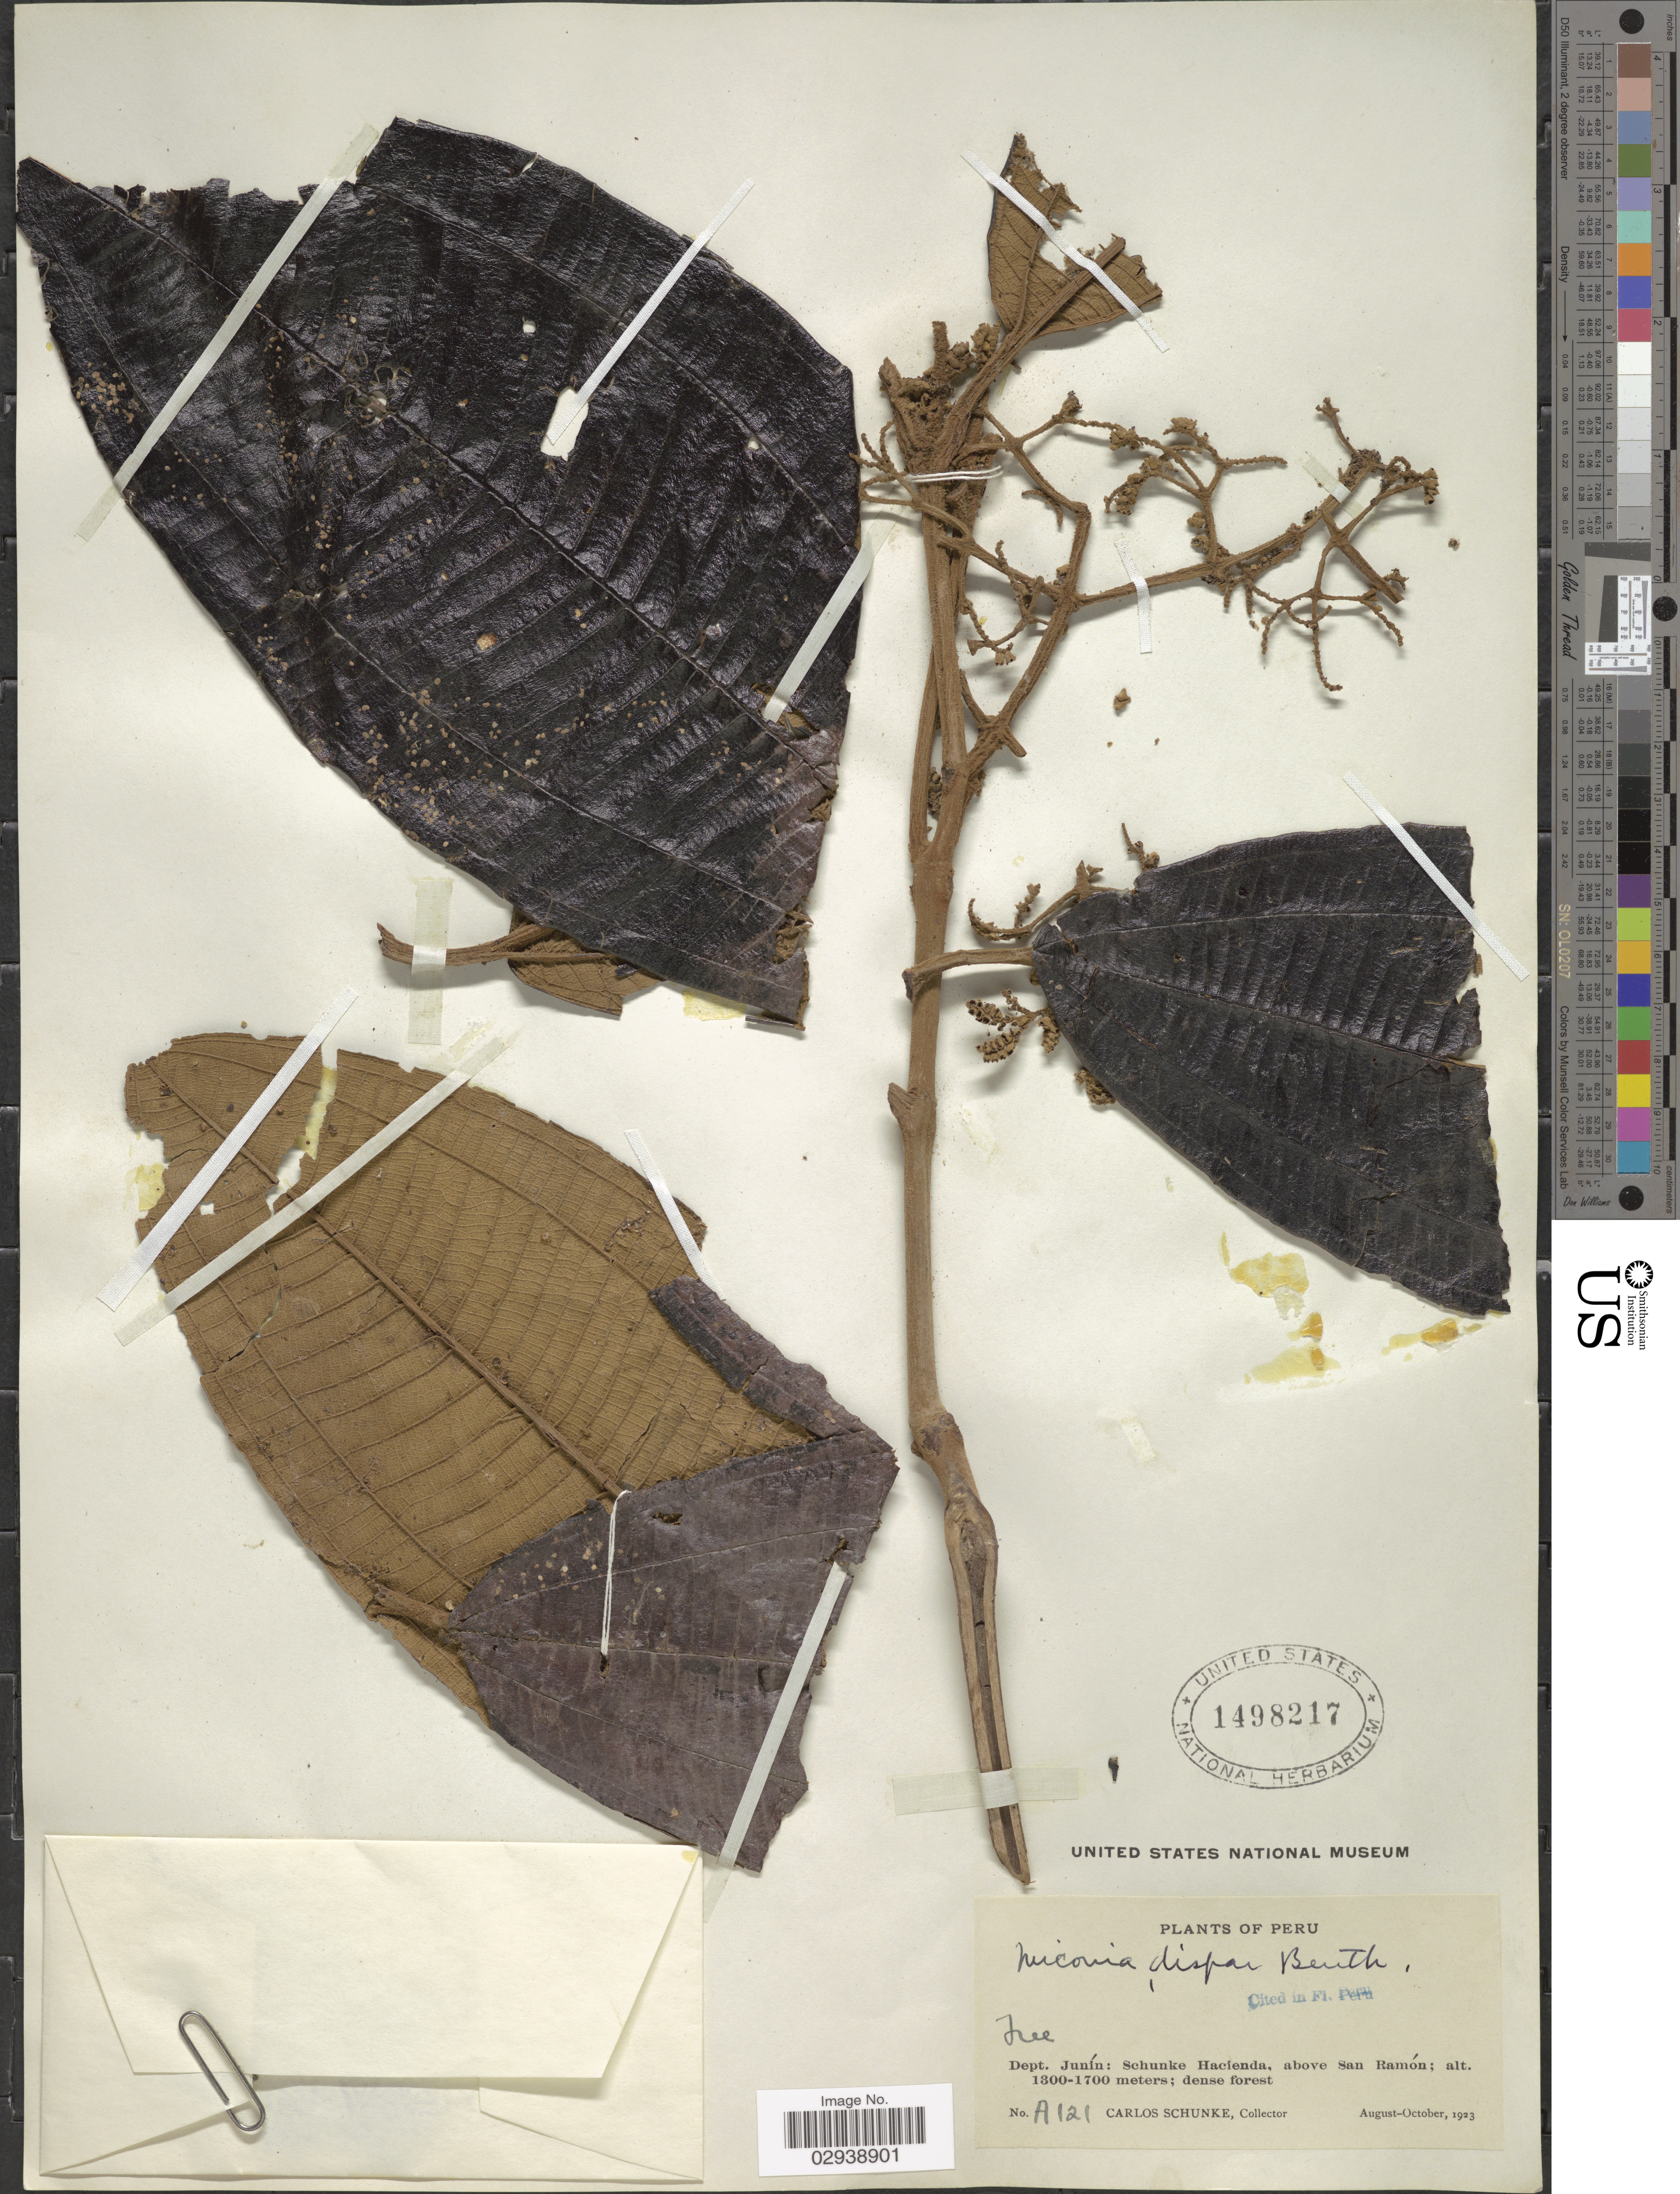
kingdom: Plantae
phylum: Tracheophyta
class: Magnoliopsida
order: Myrtales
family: Melastomataceae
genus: Miconia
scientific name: Miconia dispar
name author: Benth.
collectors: C. Schunke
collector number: A121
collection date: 1923-08/1923-10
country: Peru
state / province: Junín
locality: Dept. Junín: Schunke Hacienda, above San Ramón.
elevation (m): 1300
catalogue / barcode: US 1498217